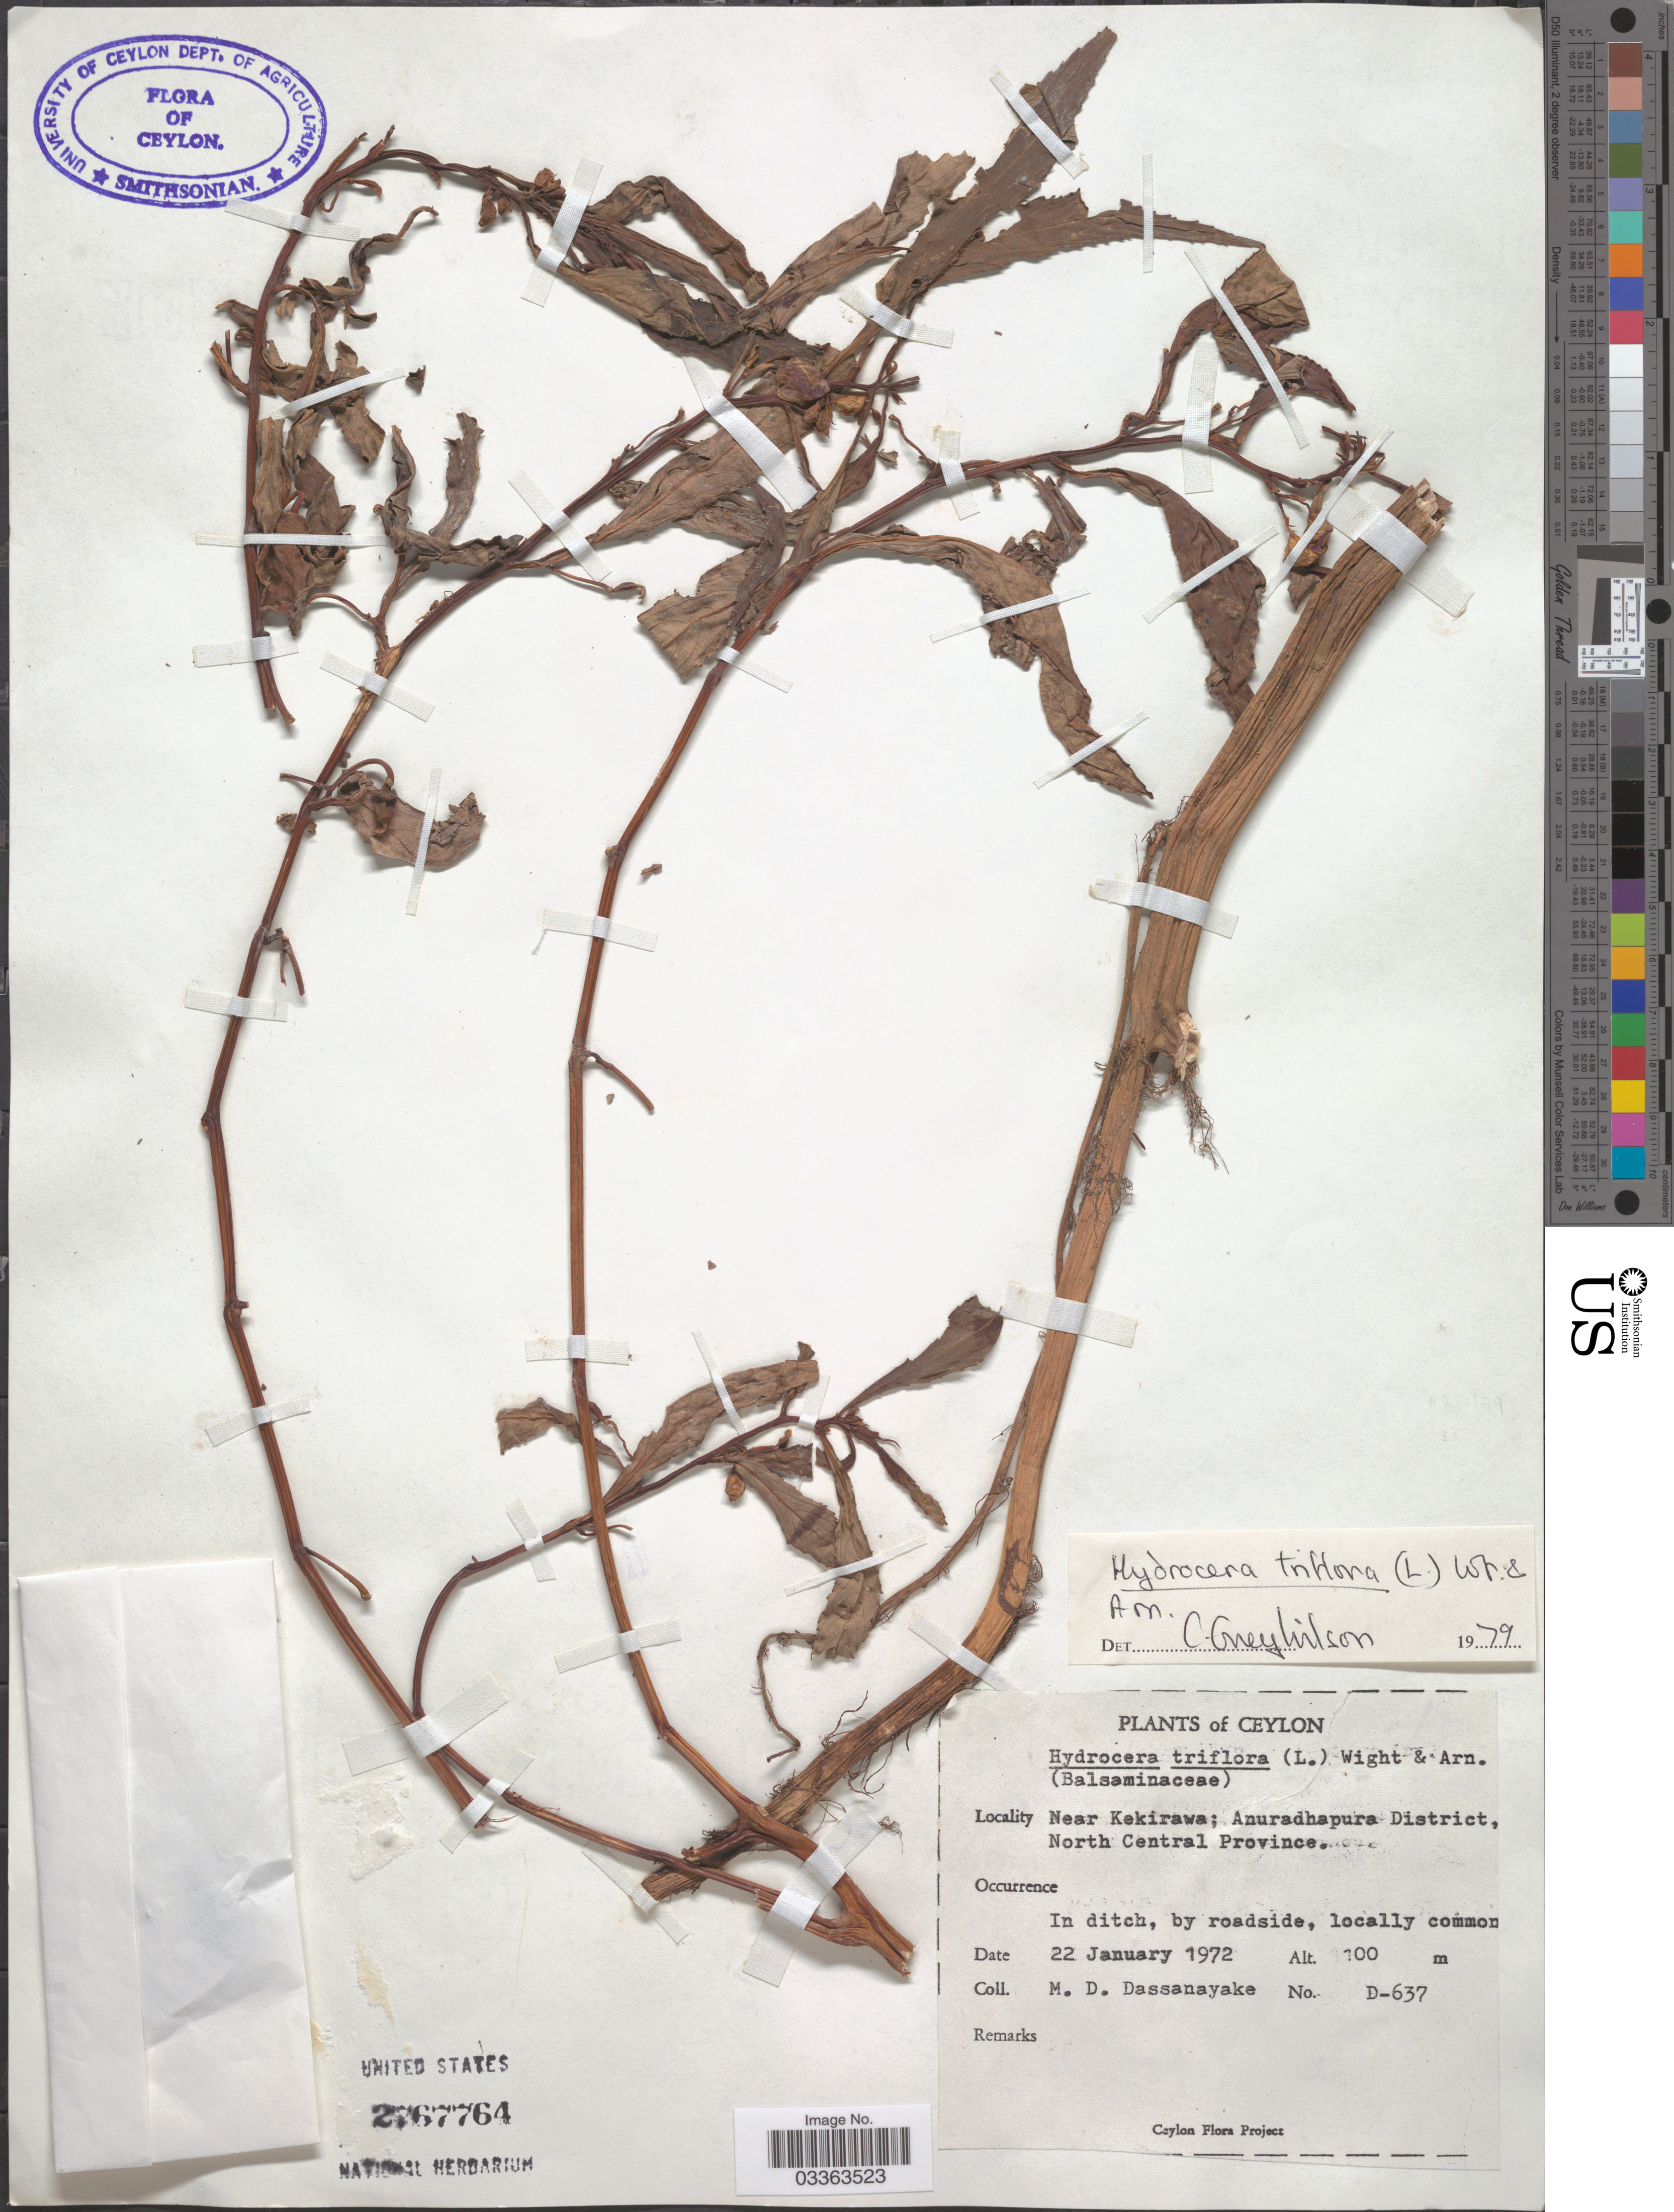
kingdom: Plantae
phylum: Tracheophyta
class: Magnoliopsida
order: Ericales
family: Balsaminaceae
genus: Hydrocera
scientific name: Hydrocera triflora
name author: (L.) Wight & Arn.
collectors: M. D. Dassanayake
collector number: D-637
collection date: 1972-01-22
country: Sri Lanka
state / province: North Central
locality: Ceylon, Near Kekirawa: Anuradhapura District.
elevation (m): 100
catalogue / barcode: US 2767764